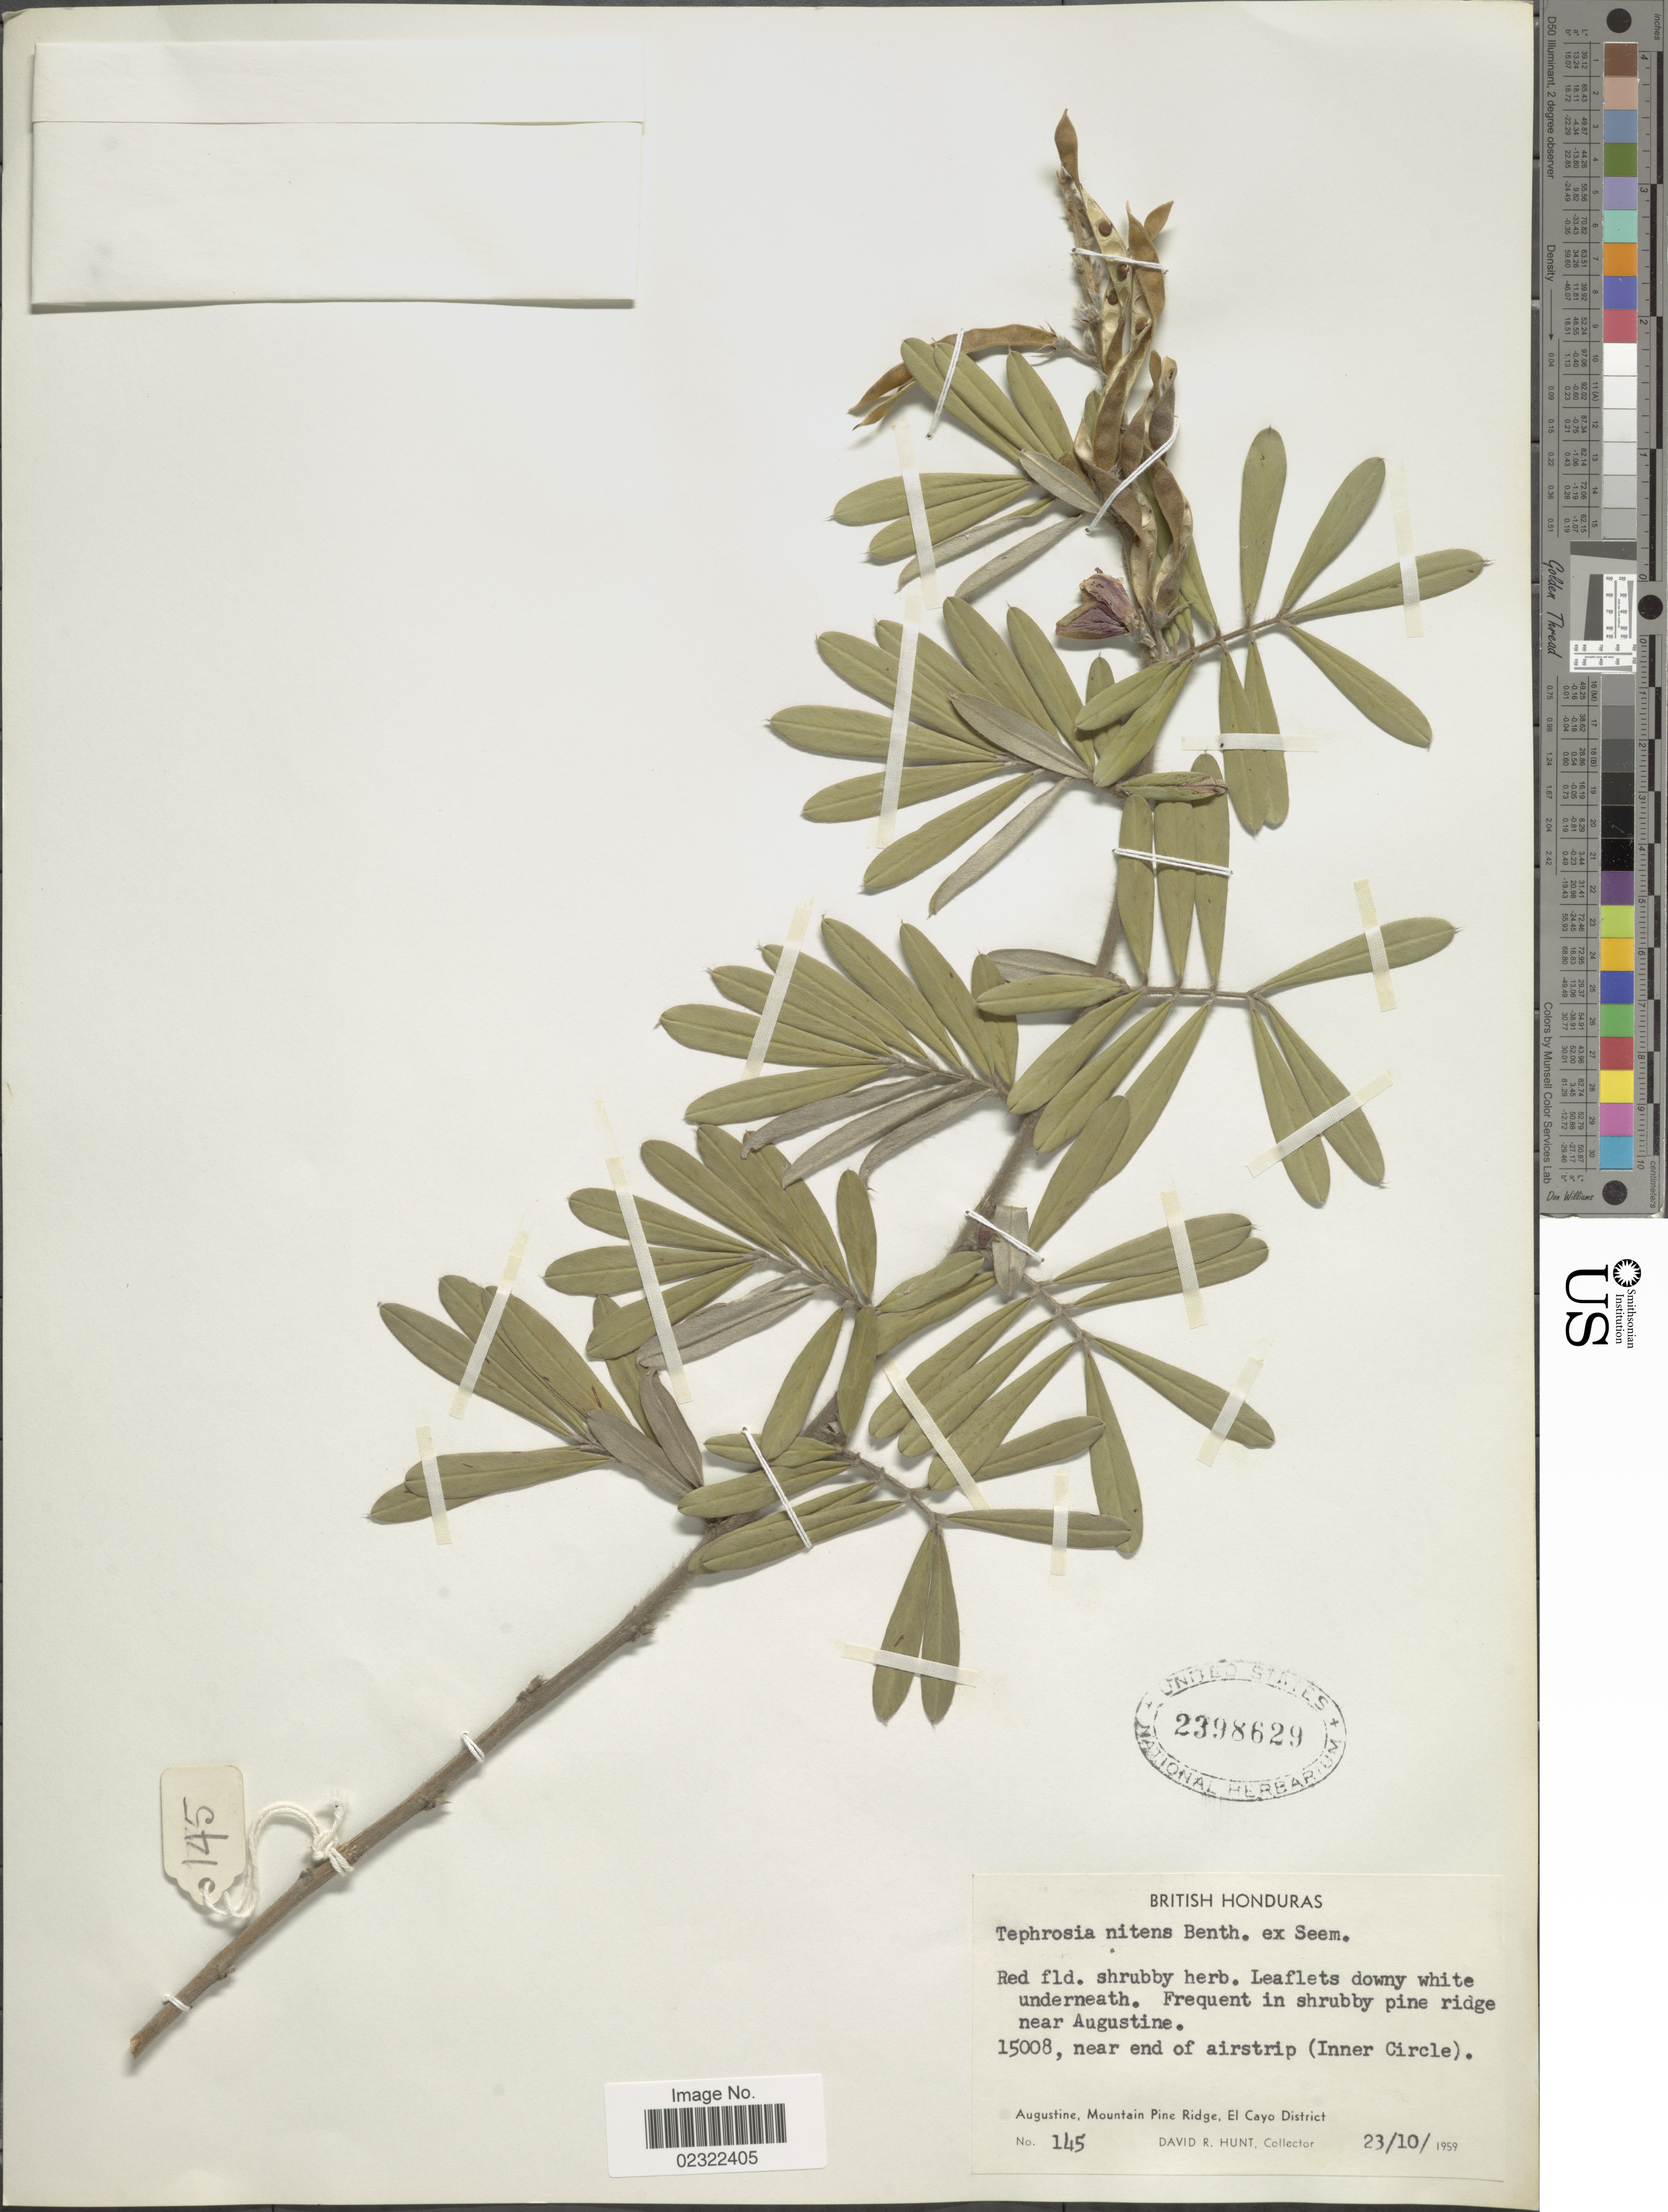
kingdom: Plantae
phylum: Tracheophyta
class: Magnoliopsida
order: Fabales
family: Fabaceae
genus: Tephrosia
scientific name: Tephrosia nitens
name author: Benth.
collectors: D. R. Hunt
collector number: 145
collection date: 1959-10-23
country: Belize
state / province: Cayo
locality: British Honduras, Frequent in shrubby pine ridge near Augustine, 15008, near end of airstrip (Inner Circle). Augustine, Mountain Pine Ridge, El Cayo District.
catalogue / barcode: US 2398629